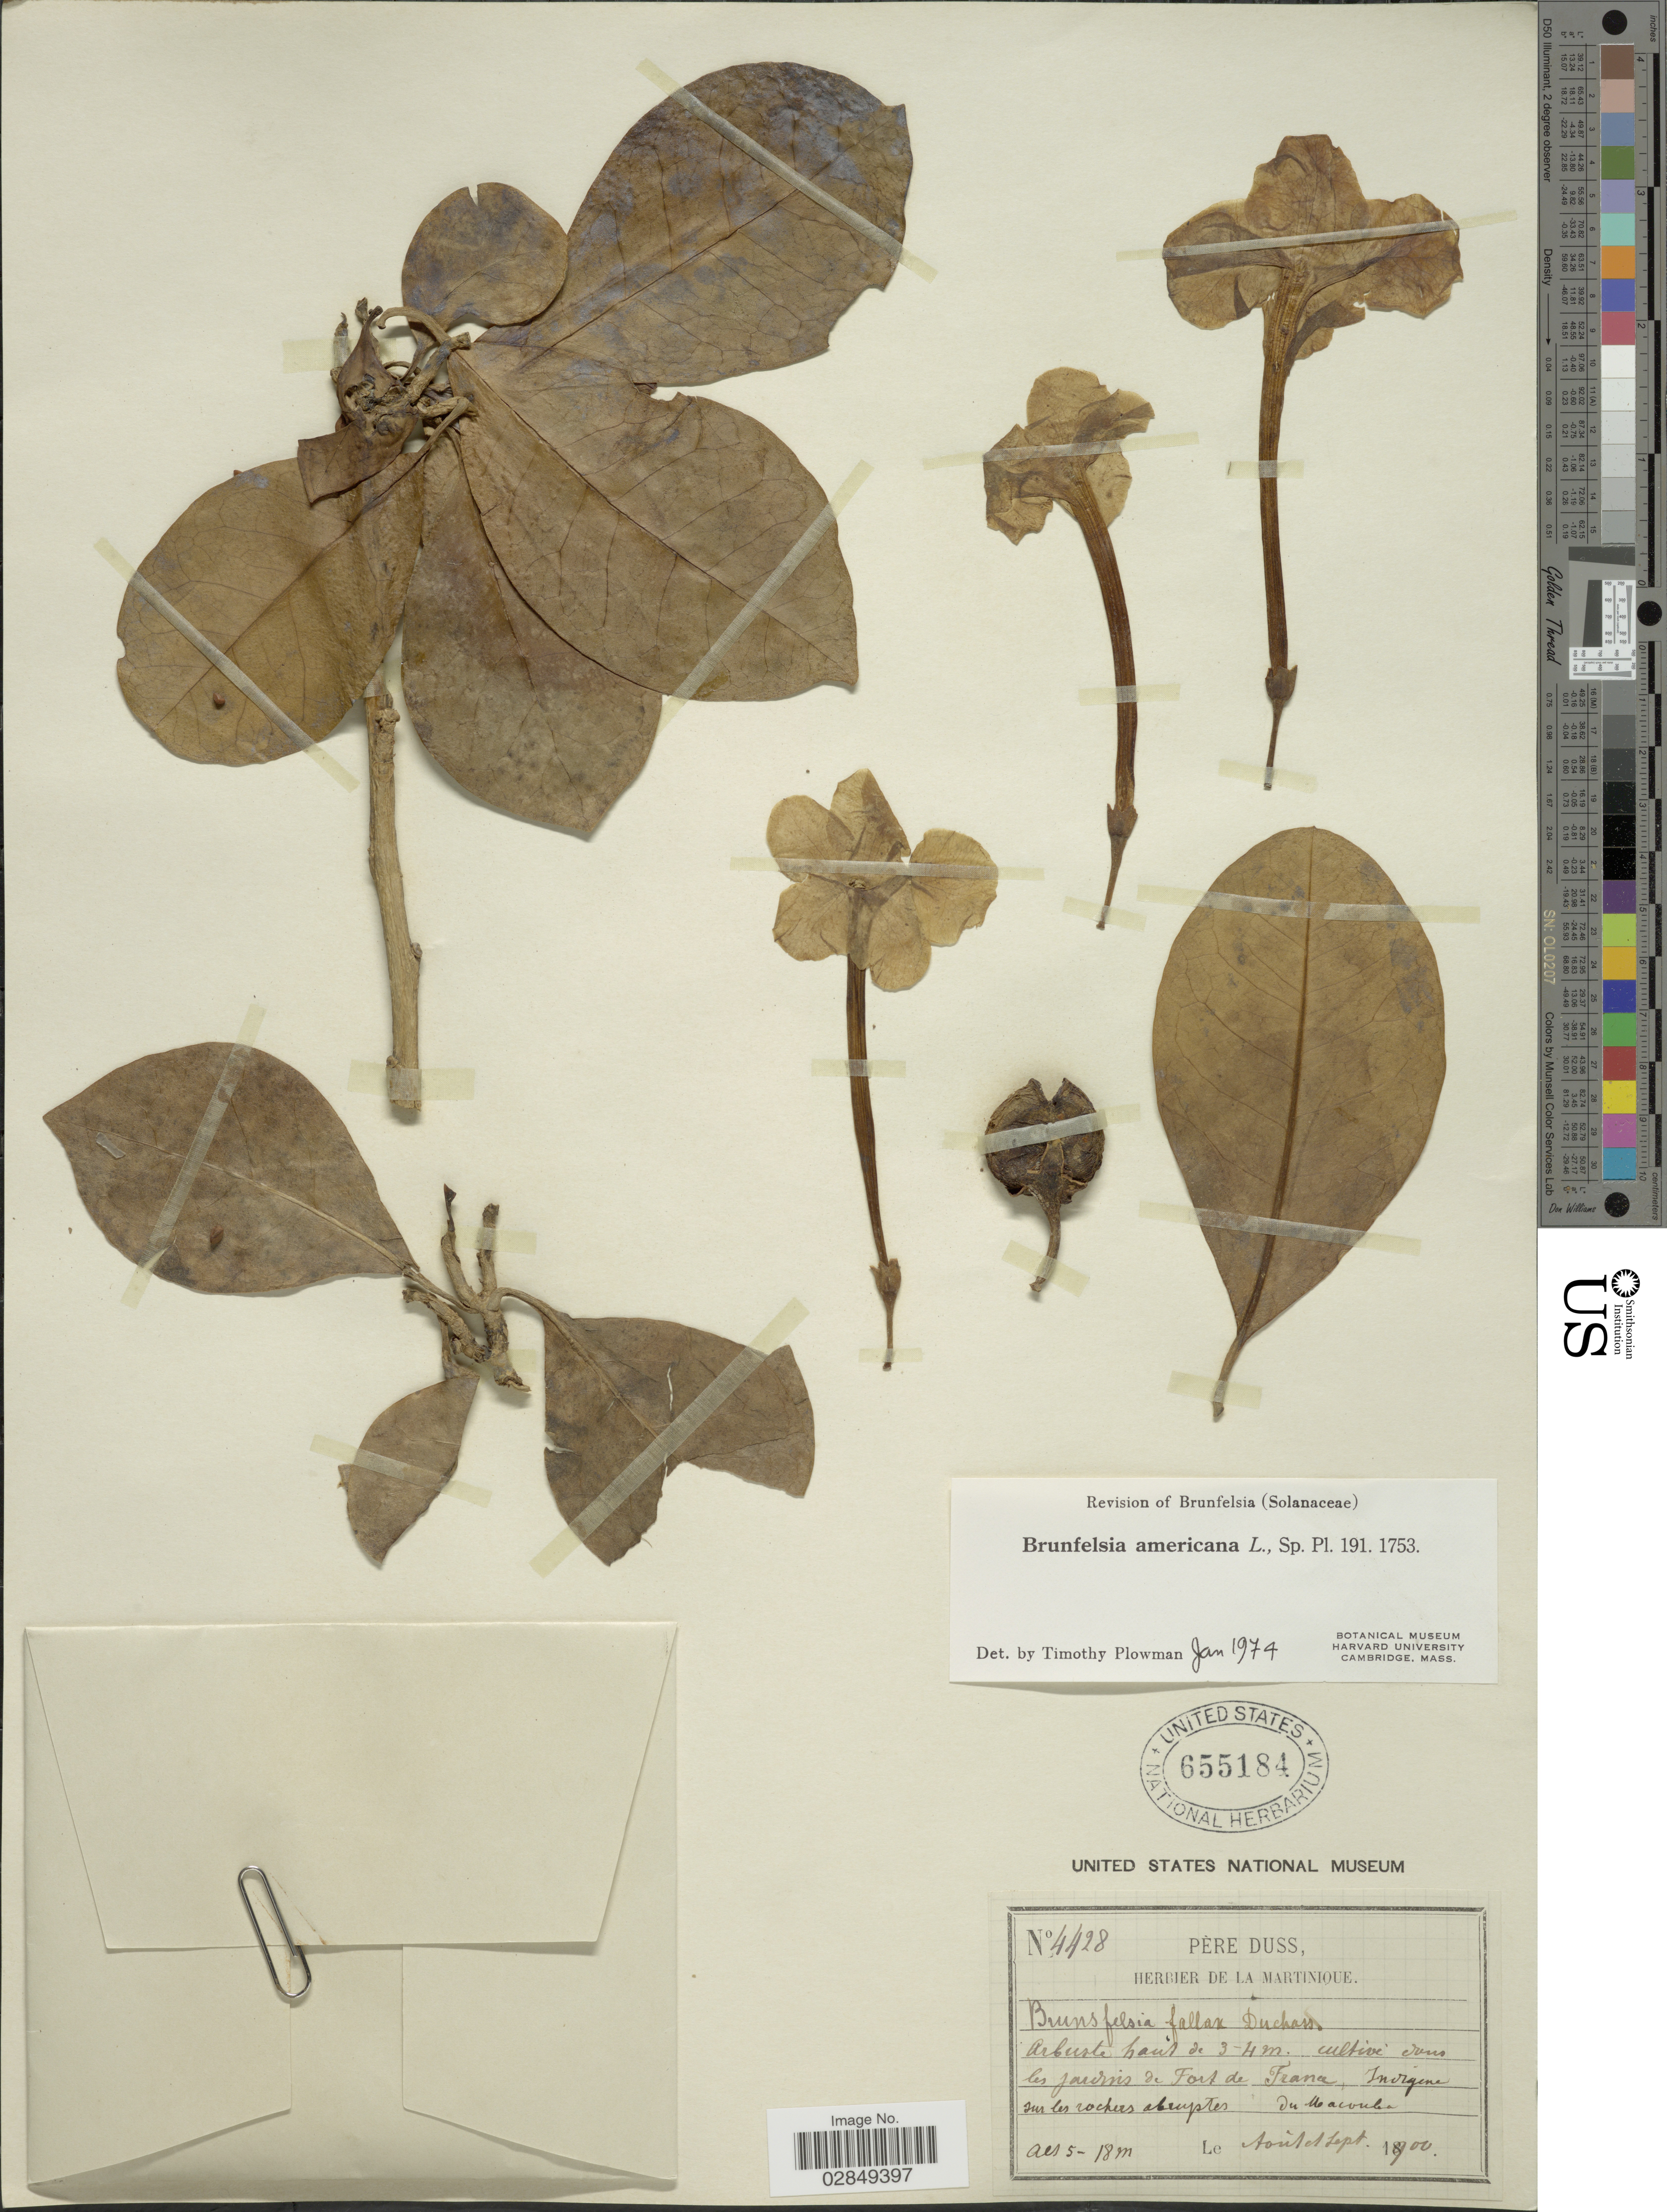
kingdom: Plantae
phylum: Tracheophyta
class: Magnoliopsida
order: Solanales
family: Solanaceae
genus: Brunfelsia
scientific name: Brunfelsia americana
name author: L.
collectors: Père Duss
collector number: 4428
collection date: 1900-08/1900-09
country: Martinique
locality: Cultive dans les jardins de Fort de France, Indigene, Du Maconba.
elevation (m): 5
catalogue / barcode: US 655184